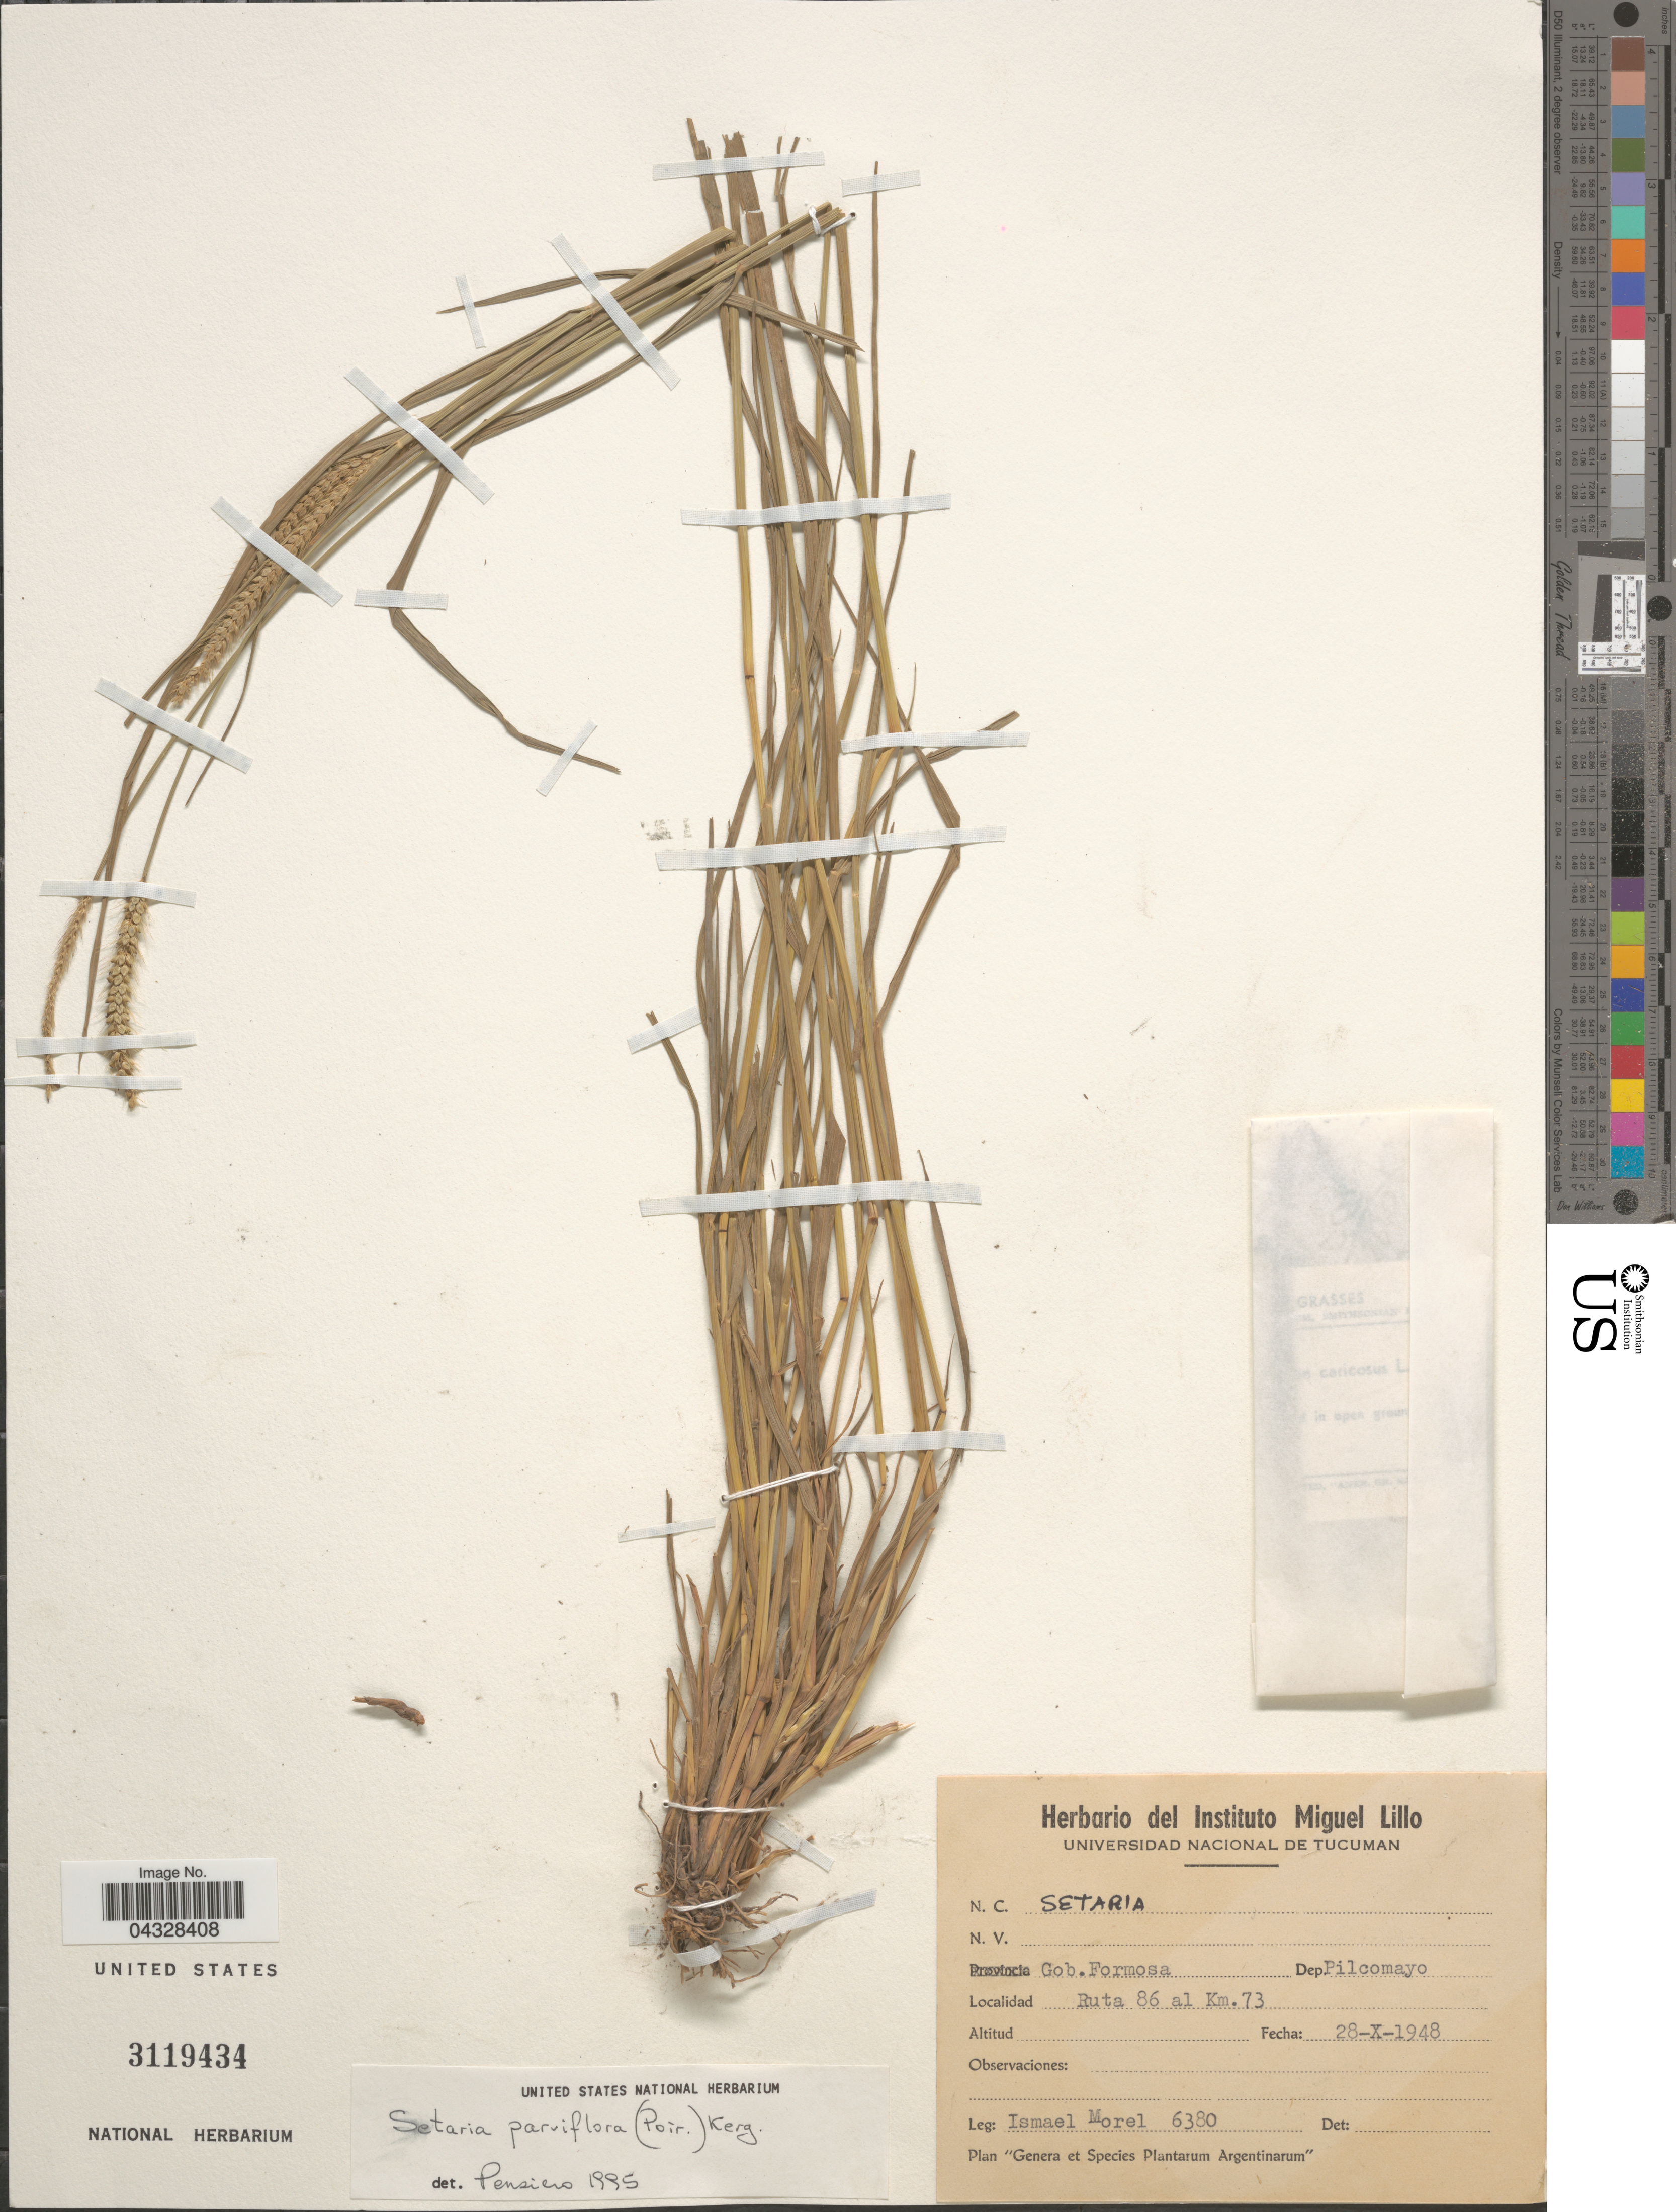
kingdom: Plantae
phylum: Tracheophyta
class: Liliopsida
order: Poales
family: Poaceae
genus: Setaria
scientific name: Setaria parviflora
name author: (Poir.) Kerguélen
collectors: I. Morel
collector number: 6380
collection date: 1948-10-28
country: Argentina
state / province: Formosa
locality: Gob. Formosa. Dep. Pilcomayo. Ruta 86 al Km.73.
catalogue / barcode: US 3119434